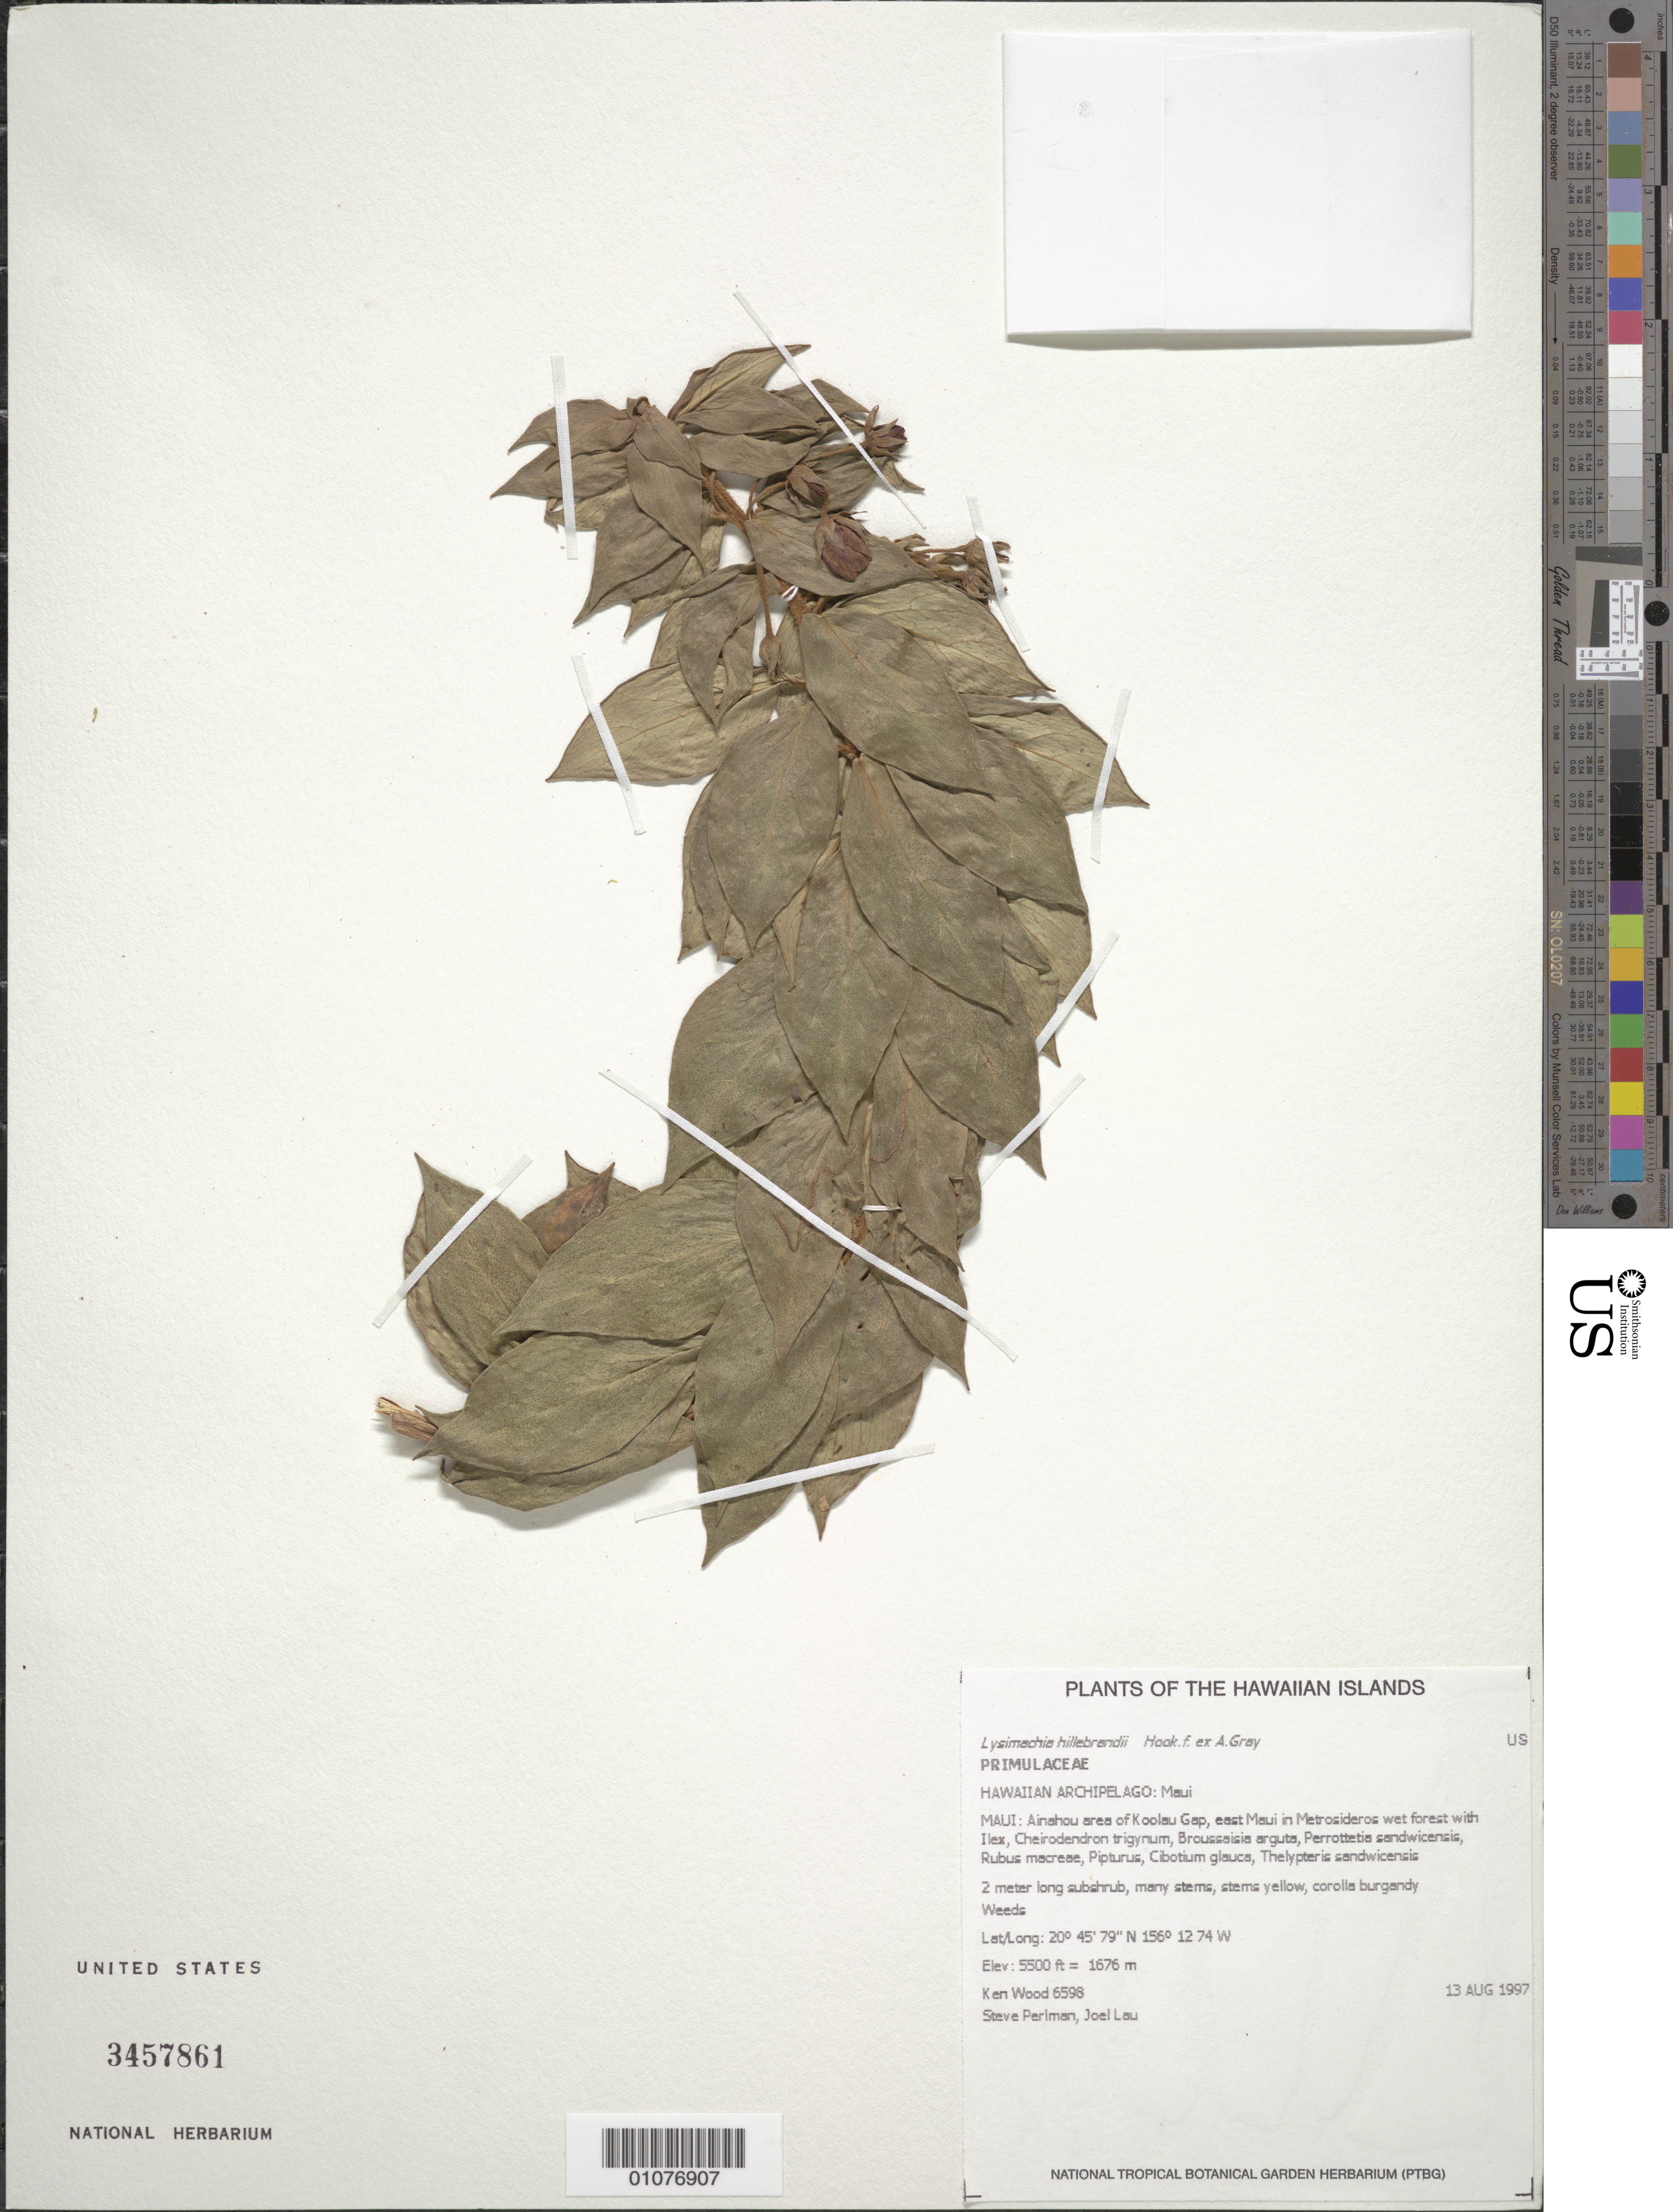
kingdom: Plantae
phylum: Tracheophyta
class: Magnoliopsida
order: Ericales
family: Primulaceae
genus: Lysimachia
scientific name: Lysimachia hillebrandii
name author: Hook. f. ex A. Gray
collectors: K. R. Wood, S. P. Perlman & J. Lau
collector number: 6598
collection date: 1997-08-13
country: United States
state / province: Hawaii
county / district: Maui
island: Maui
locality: Ainahou area of Koolau Gap, E Maui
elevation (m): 1676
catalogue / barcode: US 3457861